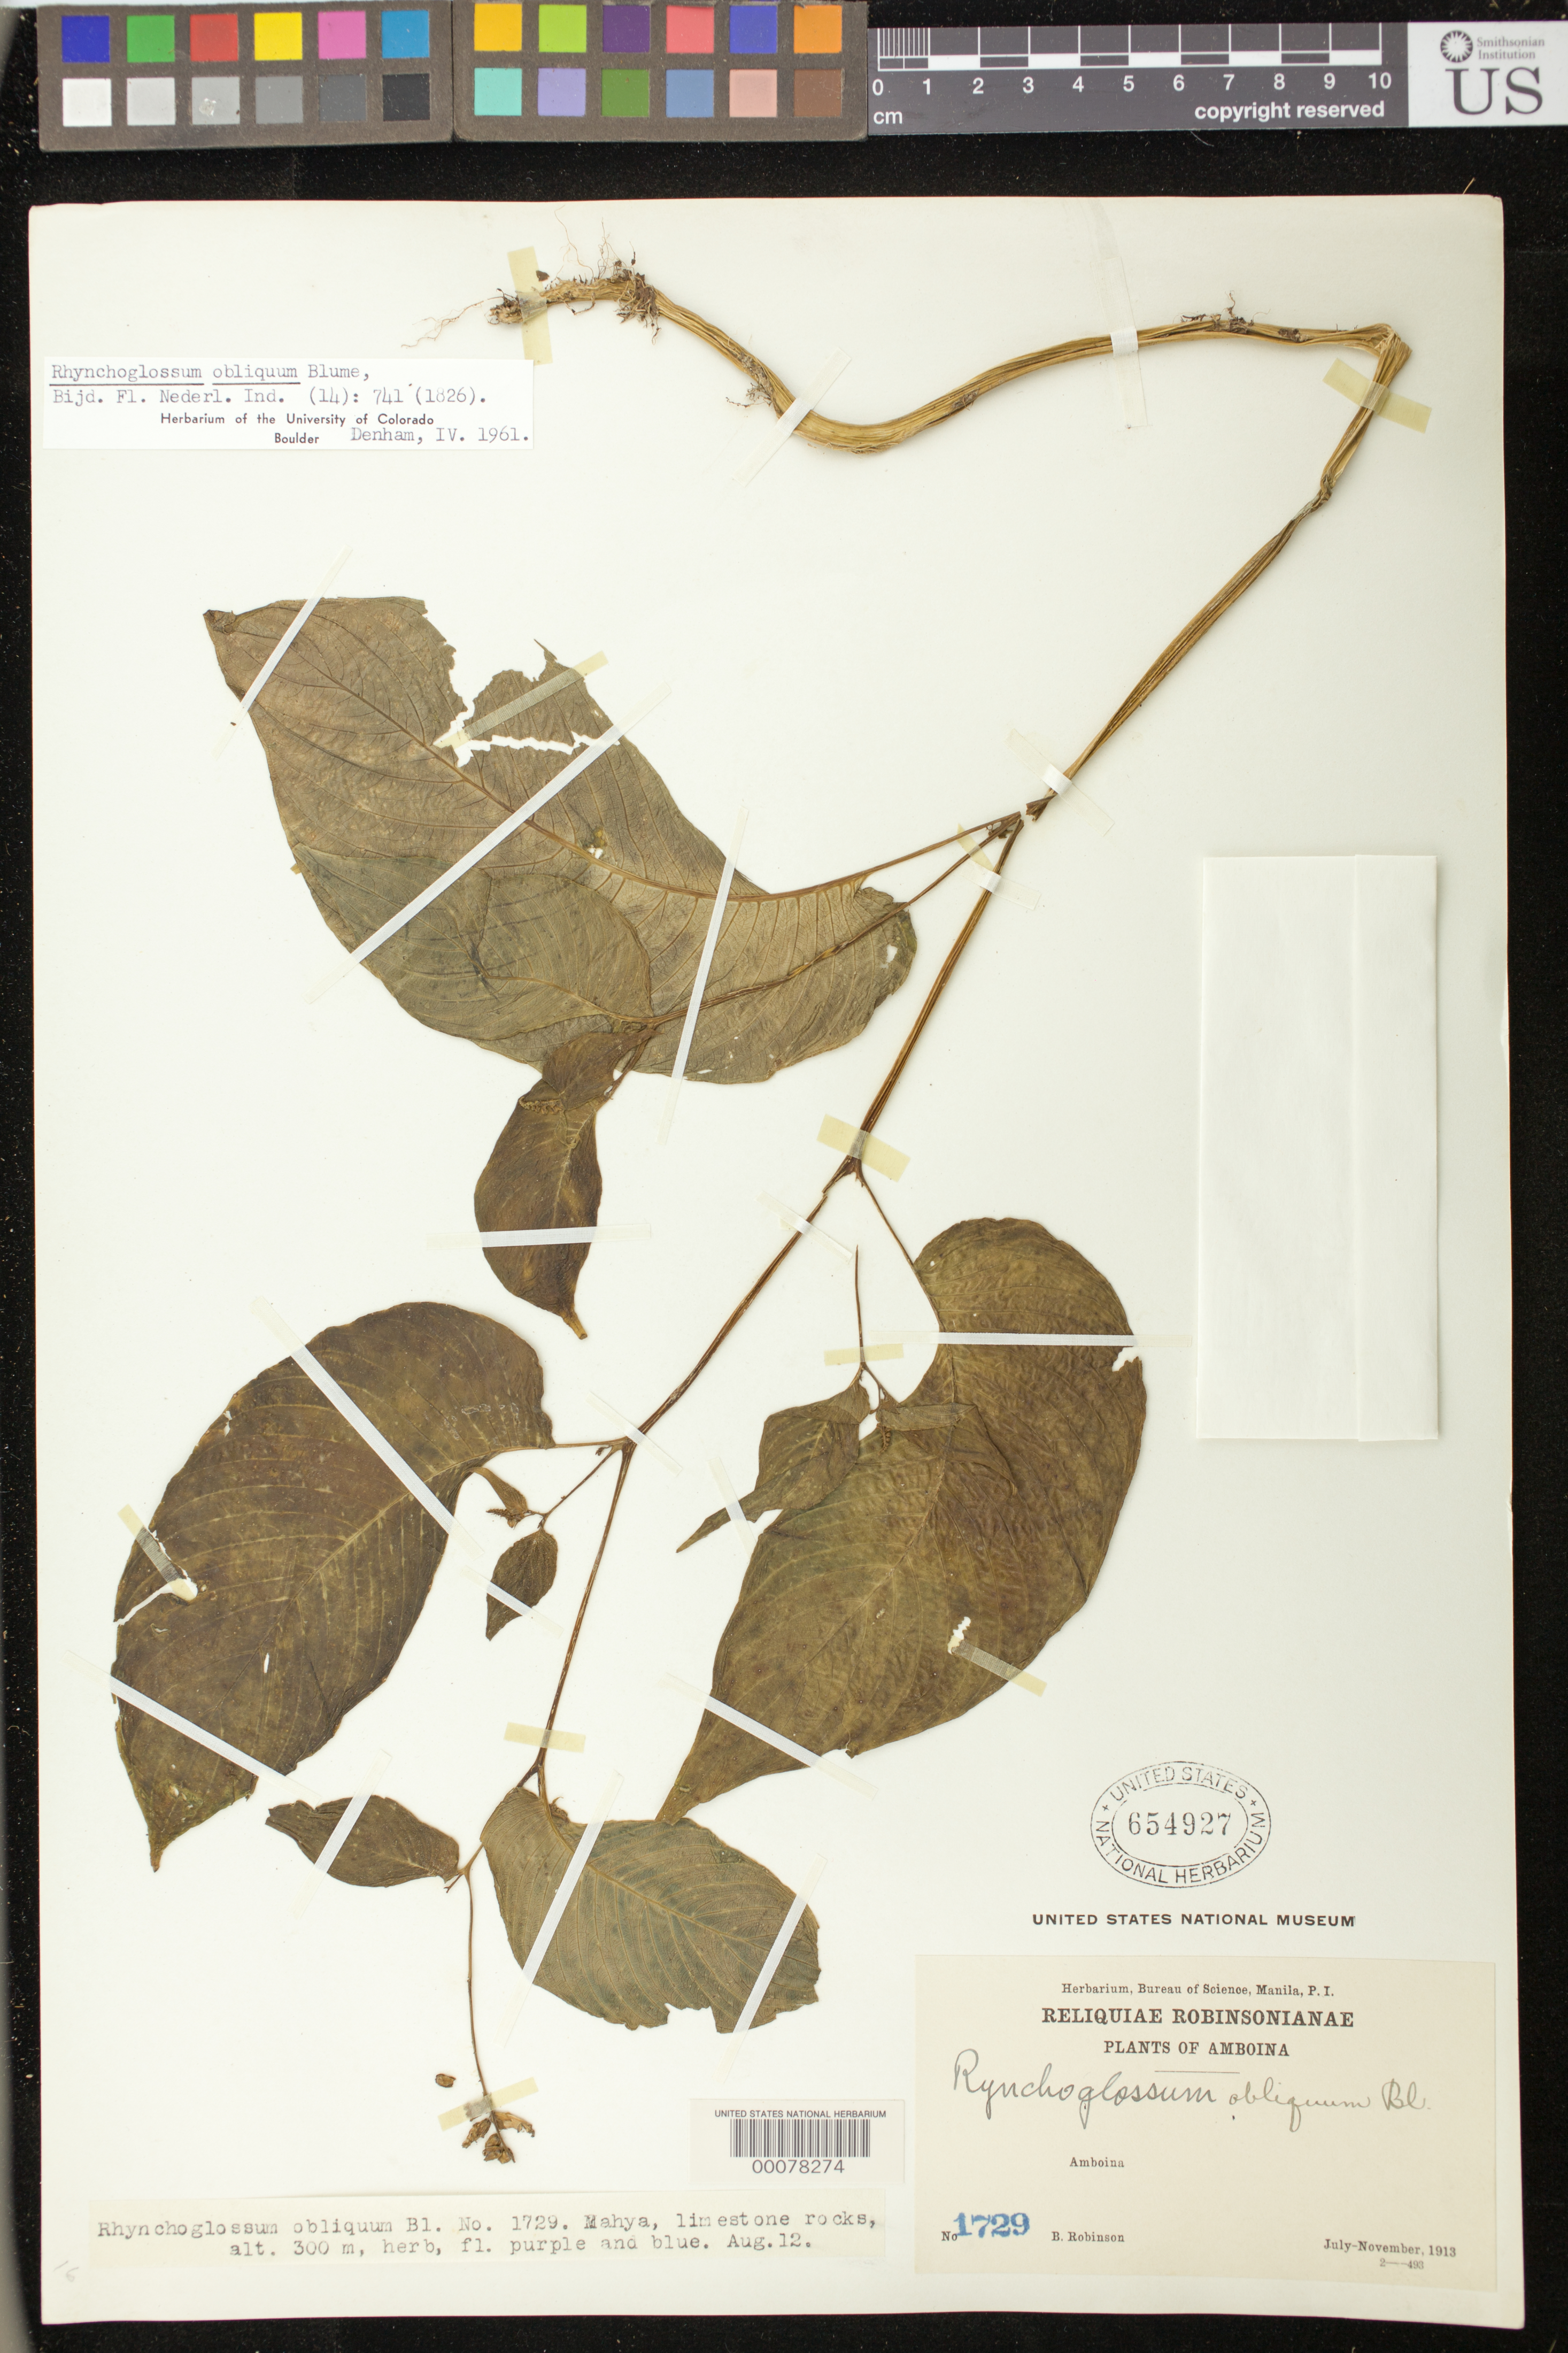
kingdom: Plantae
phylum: Tracheophyta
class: Magnoliopsida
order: Lamiales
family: Gesneriaceae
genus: Rhynchoglossum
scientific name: Rhynchoglossum obliquum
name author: Blume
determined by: Denham, D. L.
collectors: B. Robinson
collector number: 1729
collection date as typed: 12 Aug 1913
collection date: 1913-08-12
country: Indonesia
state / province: Maluku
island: Amboina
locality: Mahya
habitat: Limestone rocks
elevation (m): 300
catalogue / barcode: US 654927